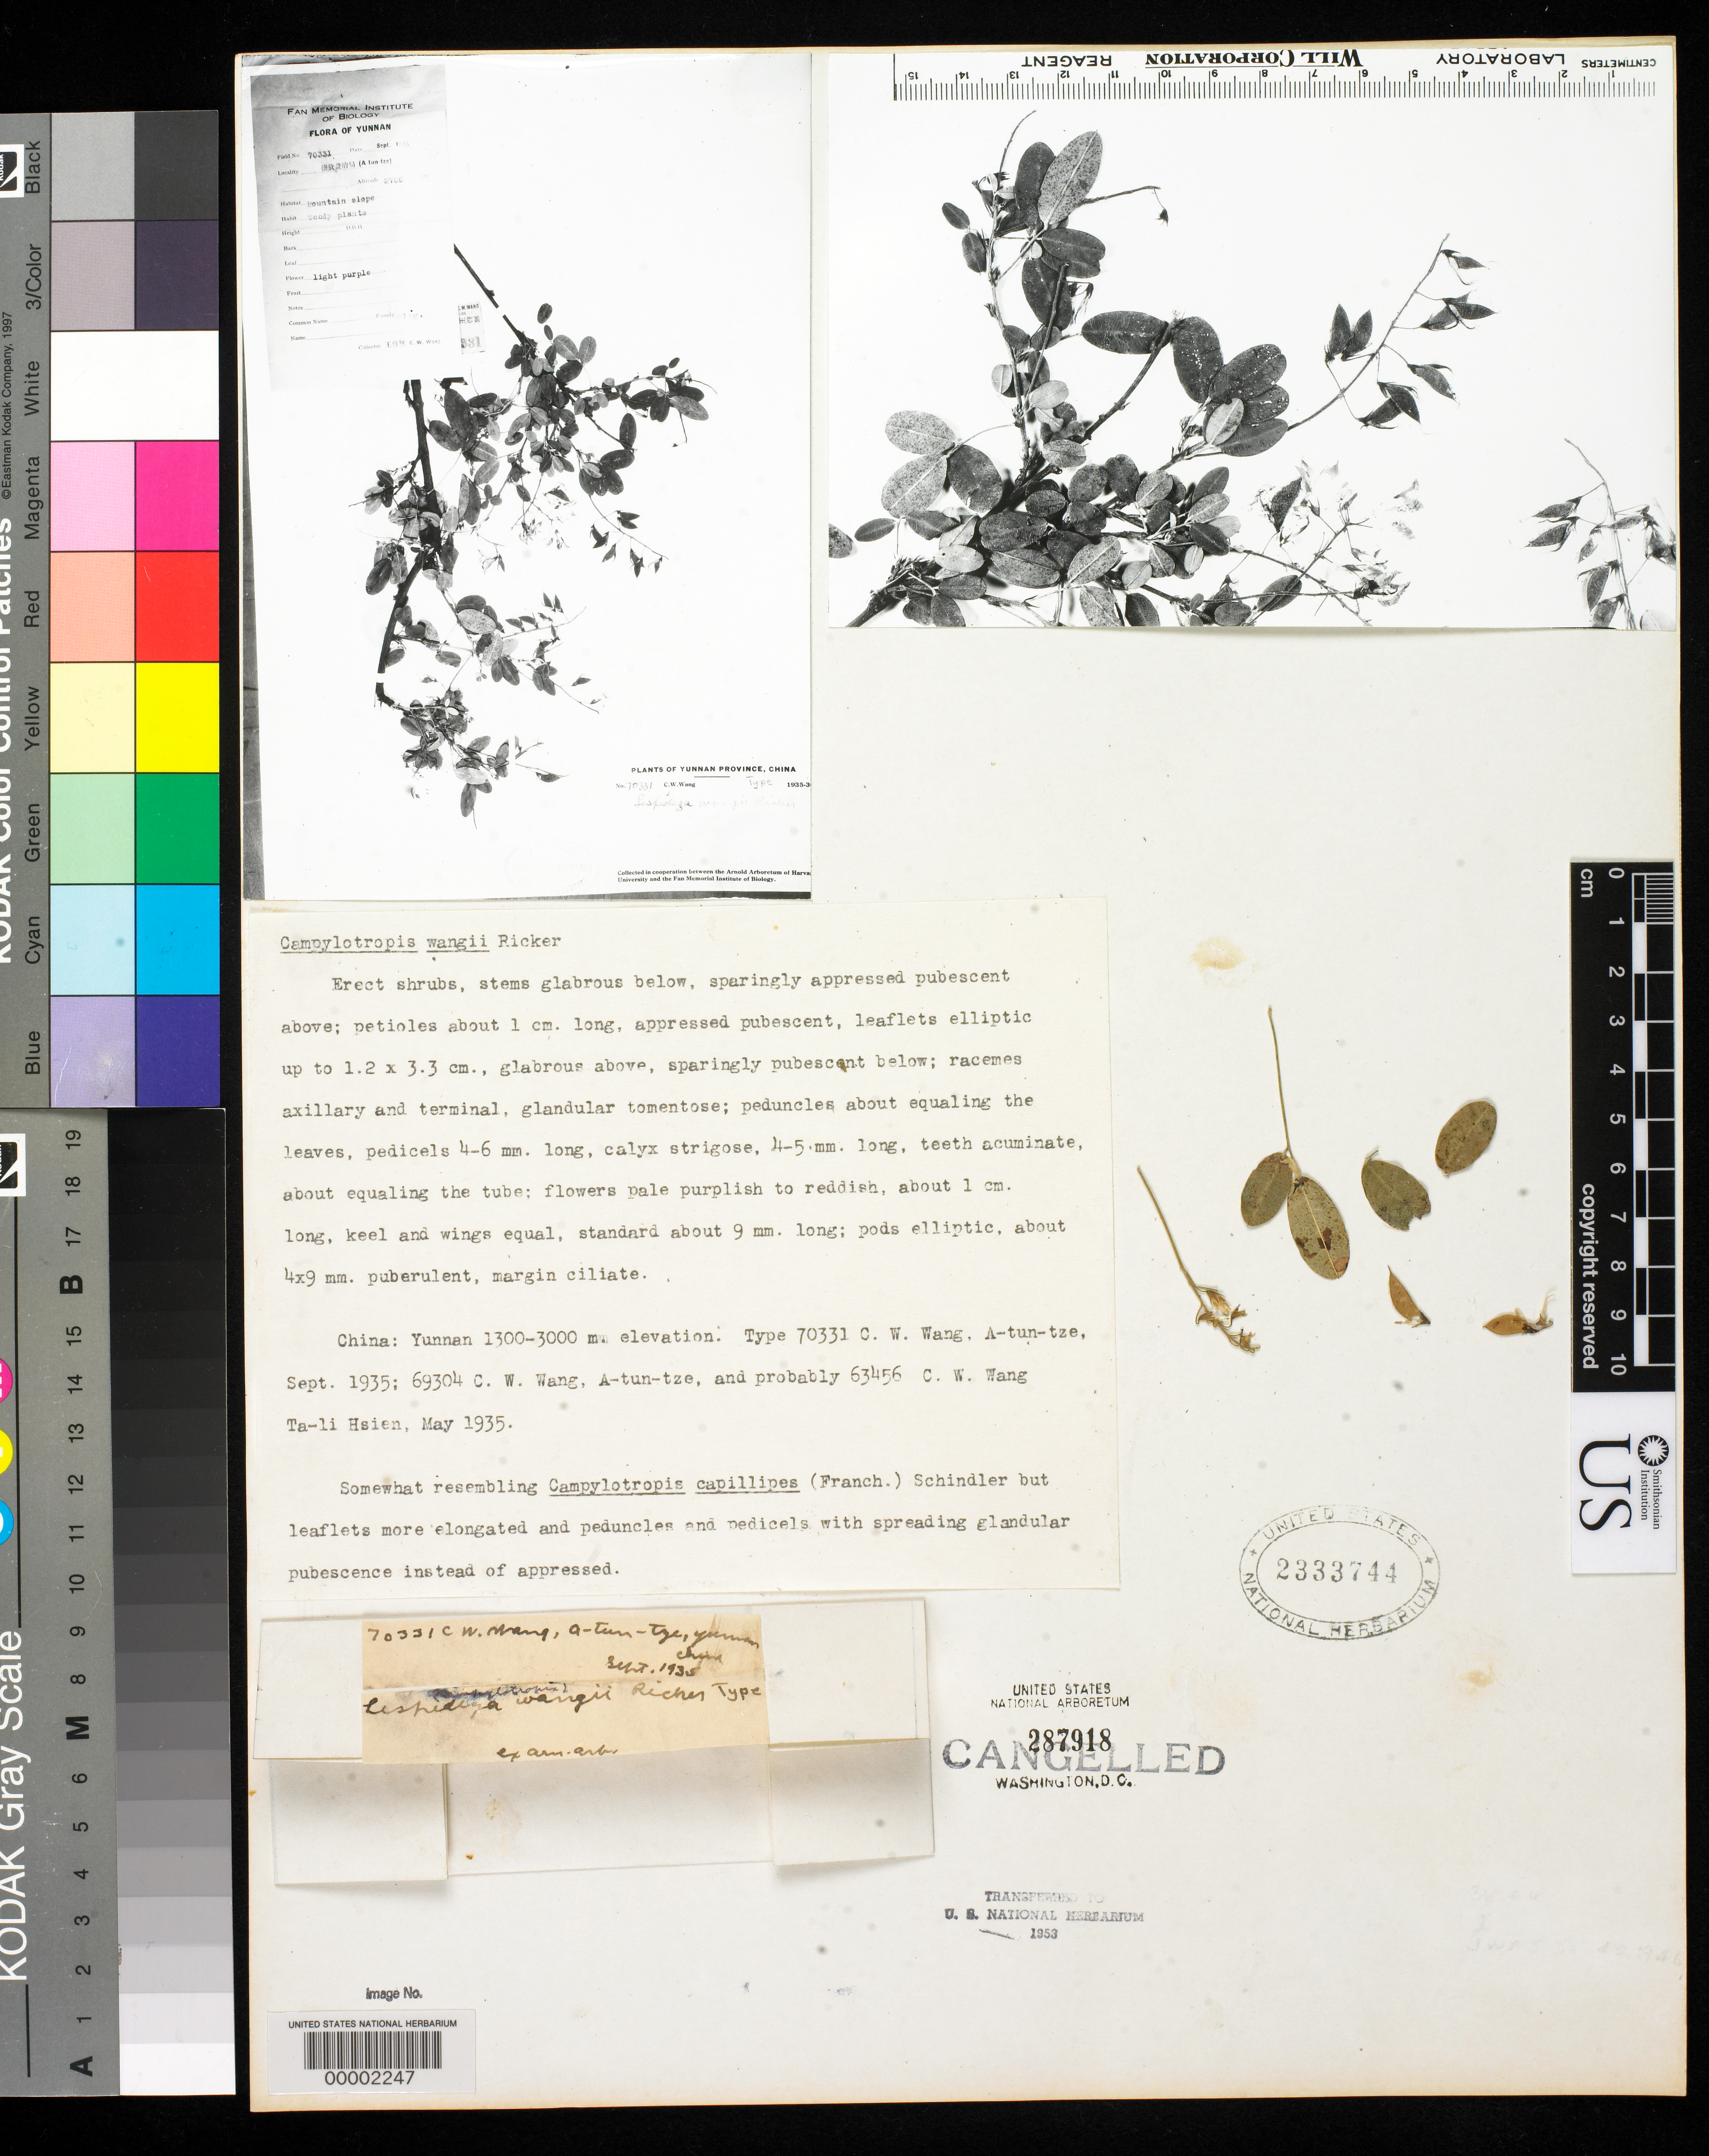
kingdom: Plantae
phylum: Tracheophyta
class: Magnoliopsida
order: Fabales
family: Fabaceae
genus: Campylotropis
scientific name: Campylotropis wangii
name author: Ricker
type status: Isotype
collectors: C. W. Wang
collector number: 70331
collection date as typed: Sep 1935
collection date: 1935-09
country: China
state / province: Yunnan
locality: A-tun-tze.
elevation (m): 1300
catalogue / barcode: US 2333744